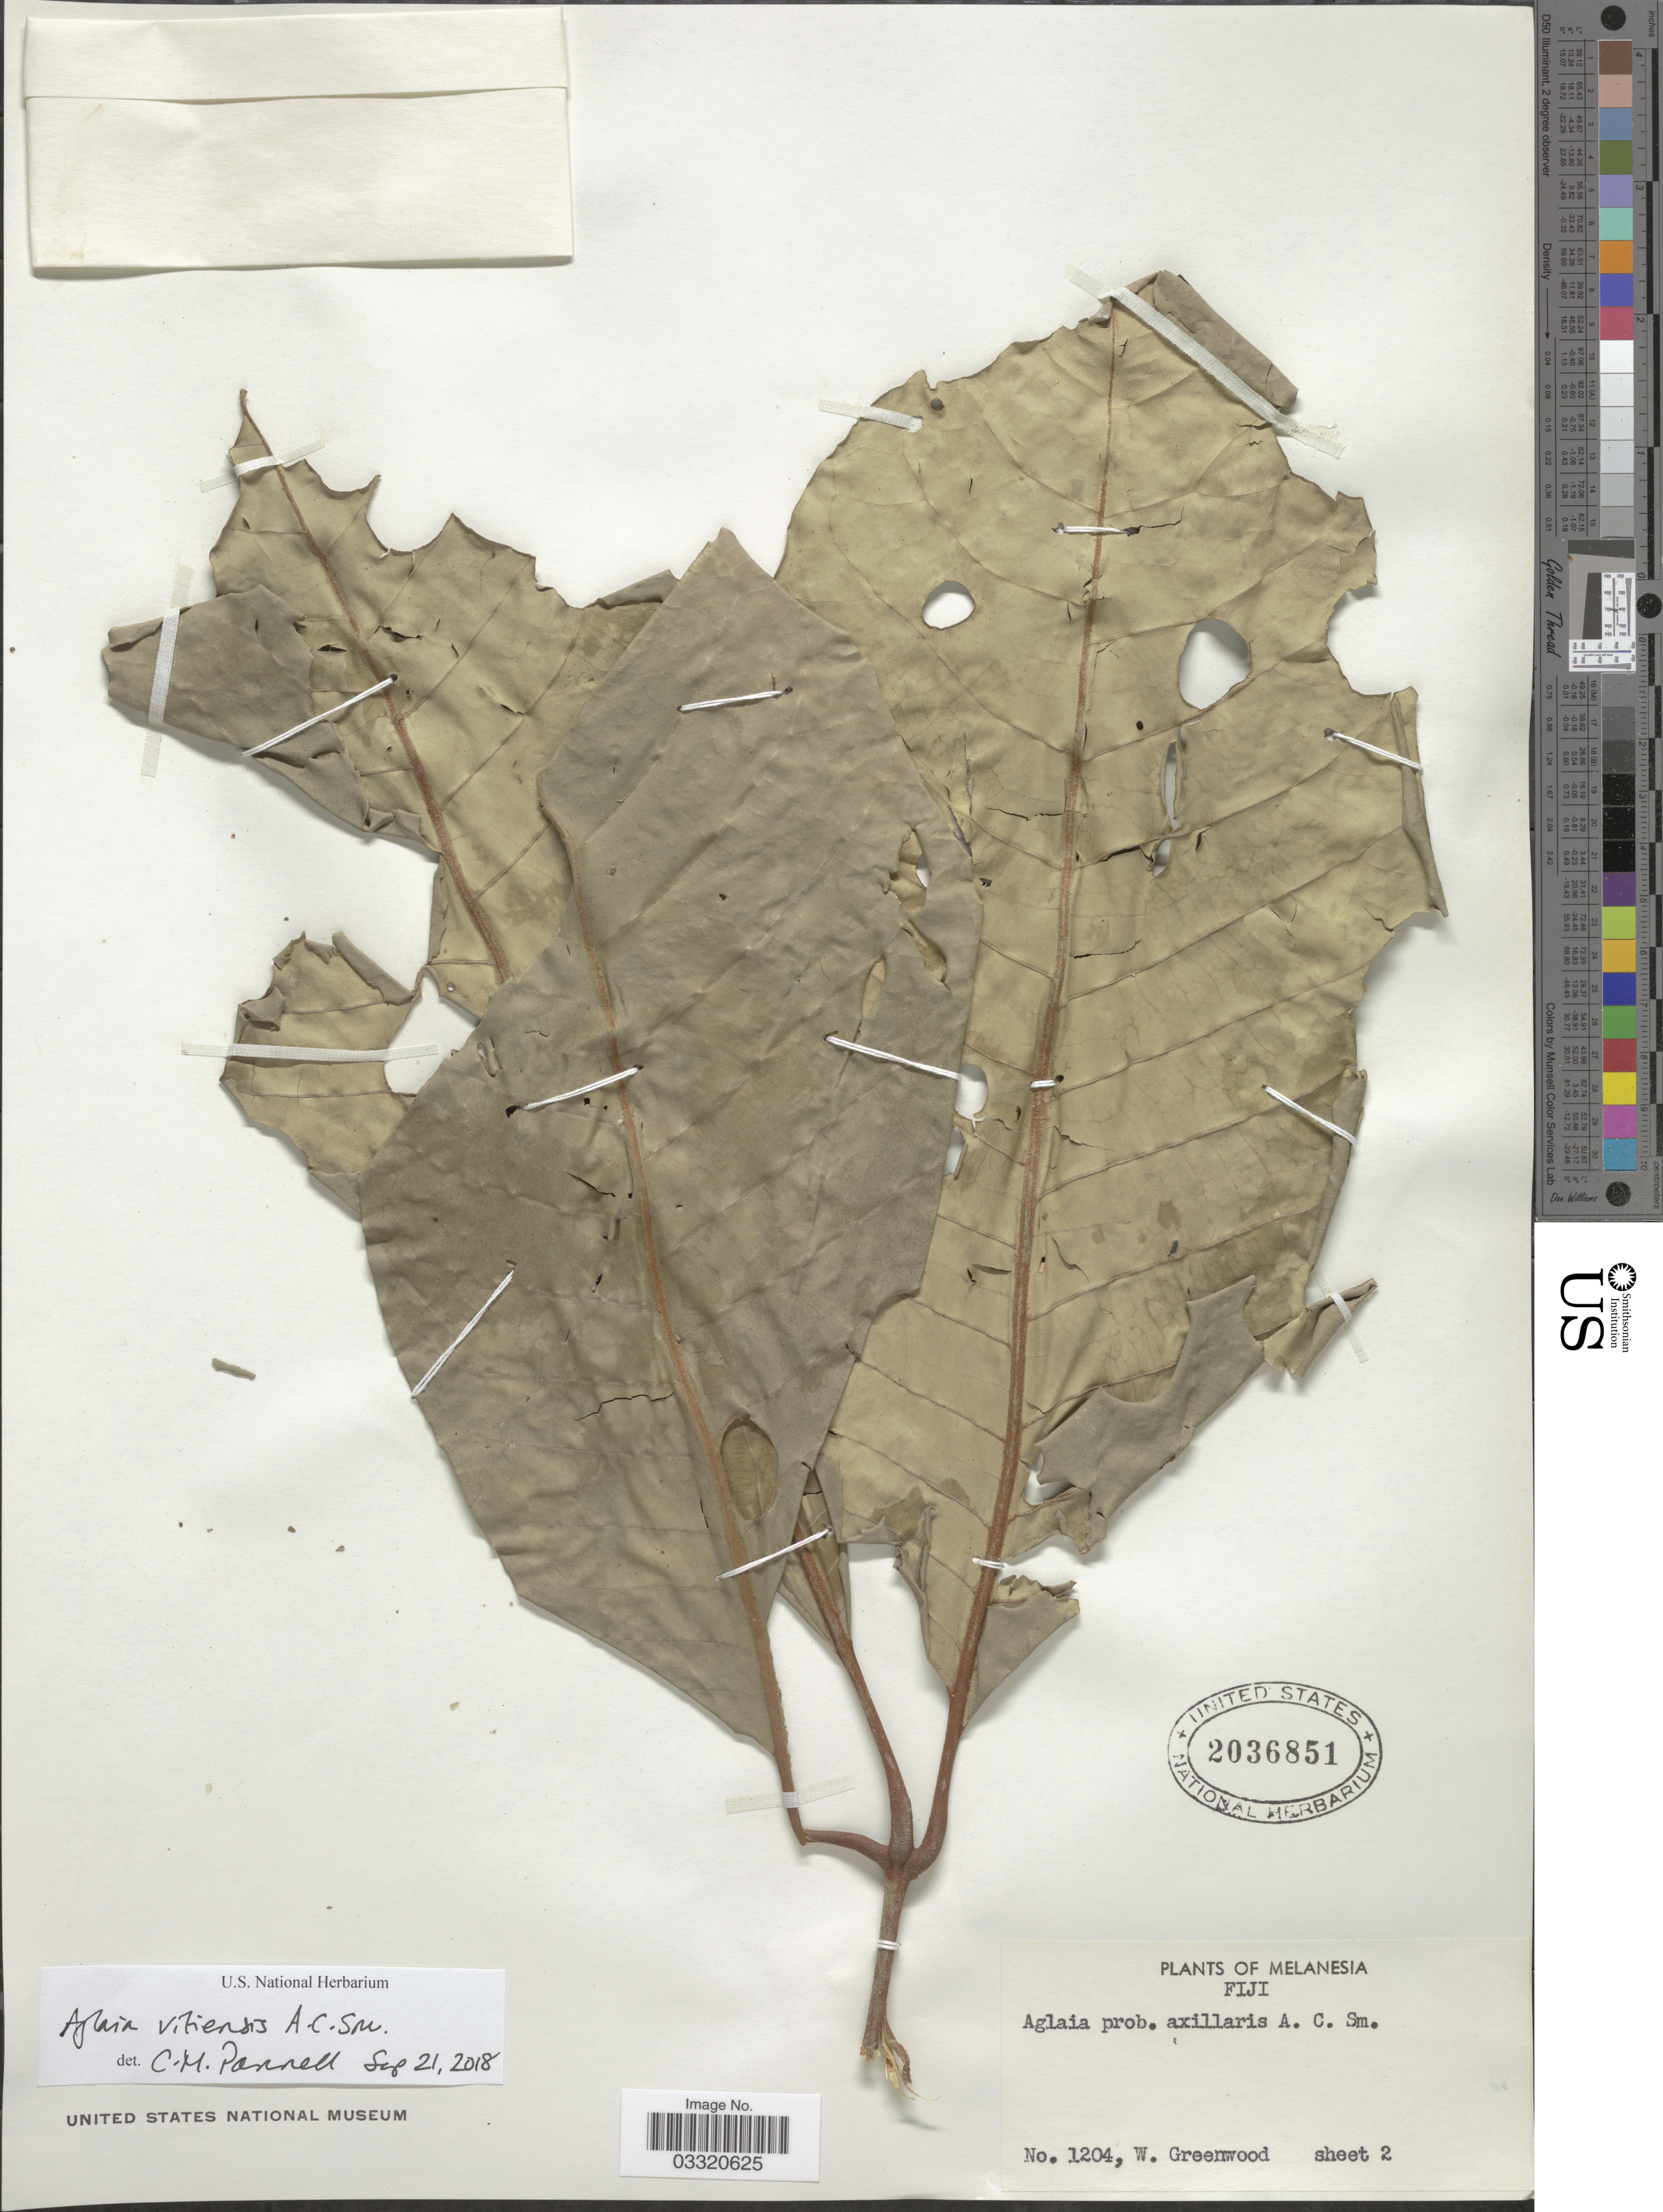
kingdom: Plantae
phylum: Tracheophyta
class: Magnoliopsida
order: Sapindales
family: Meliaceae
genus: Aglaia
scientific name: Aglaia vitiensis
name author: A.C. Sm.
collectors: W. Greenwood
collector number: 1204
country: Fiji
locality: Melanesia.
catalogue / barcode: US 2036851